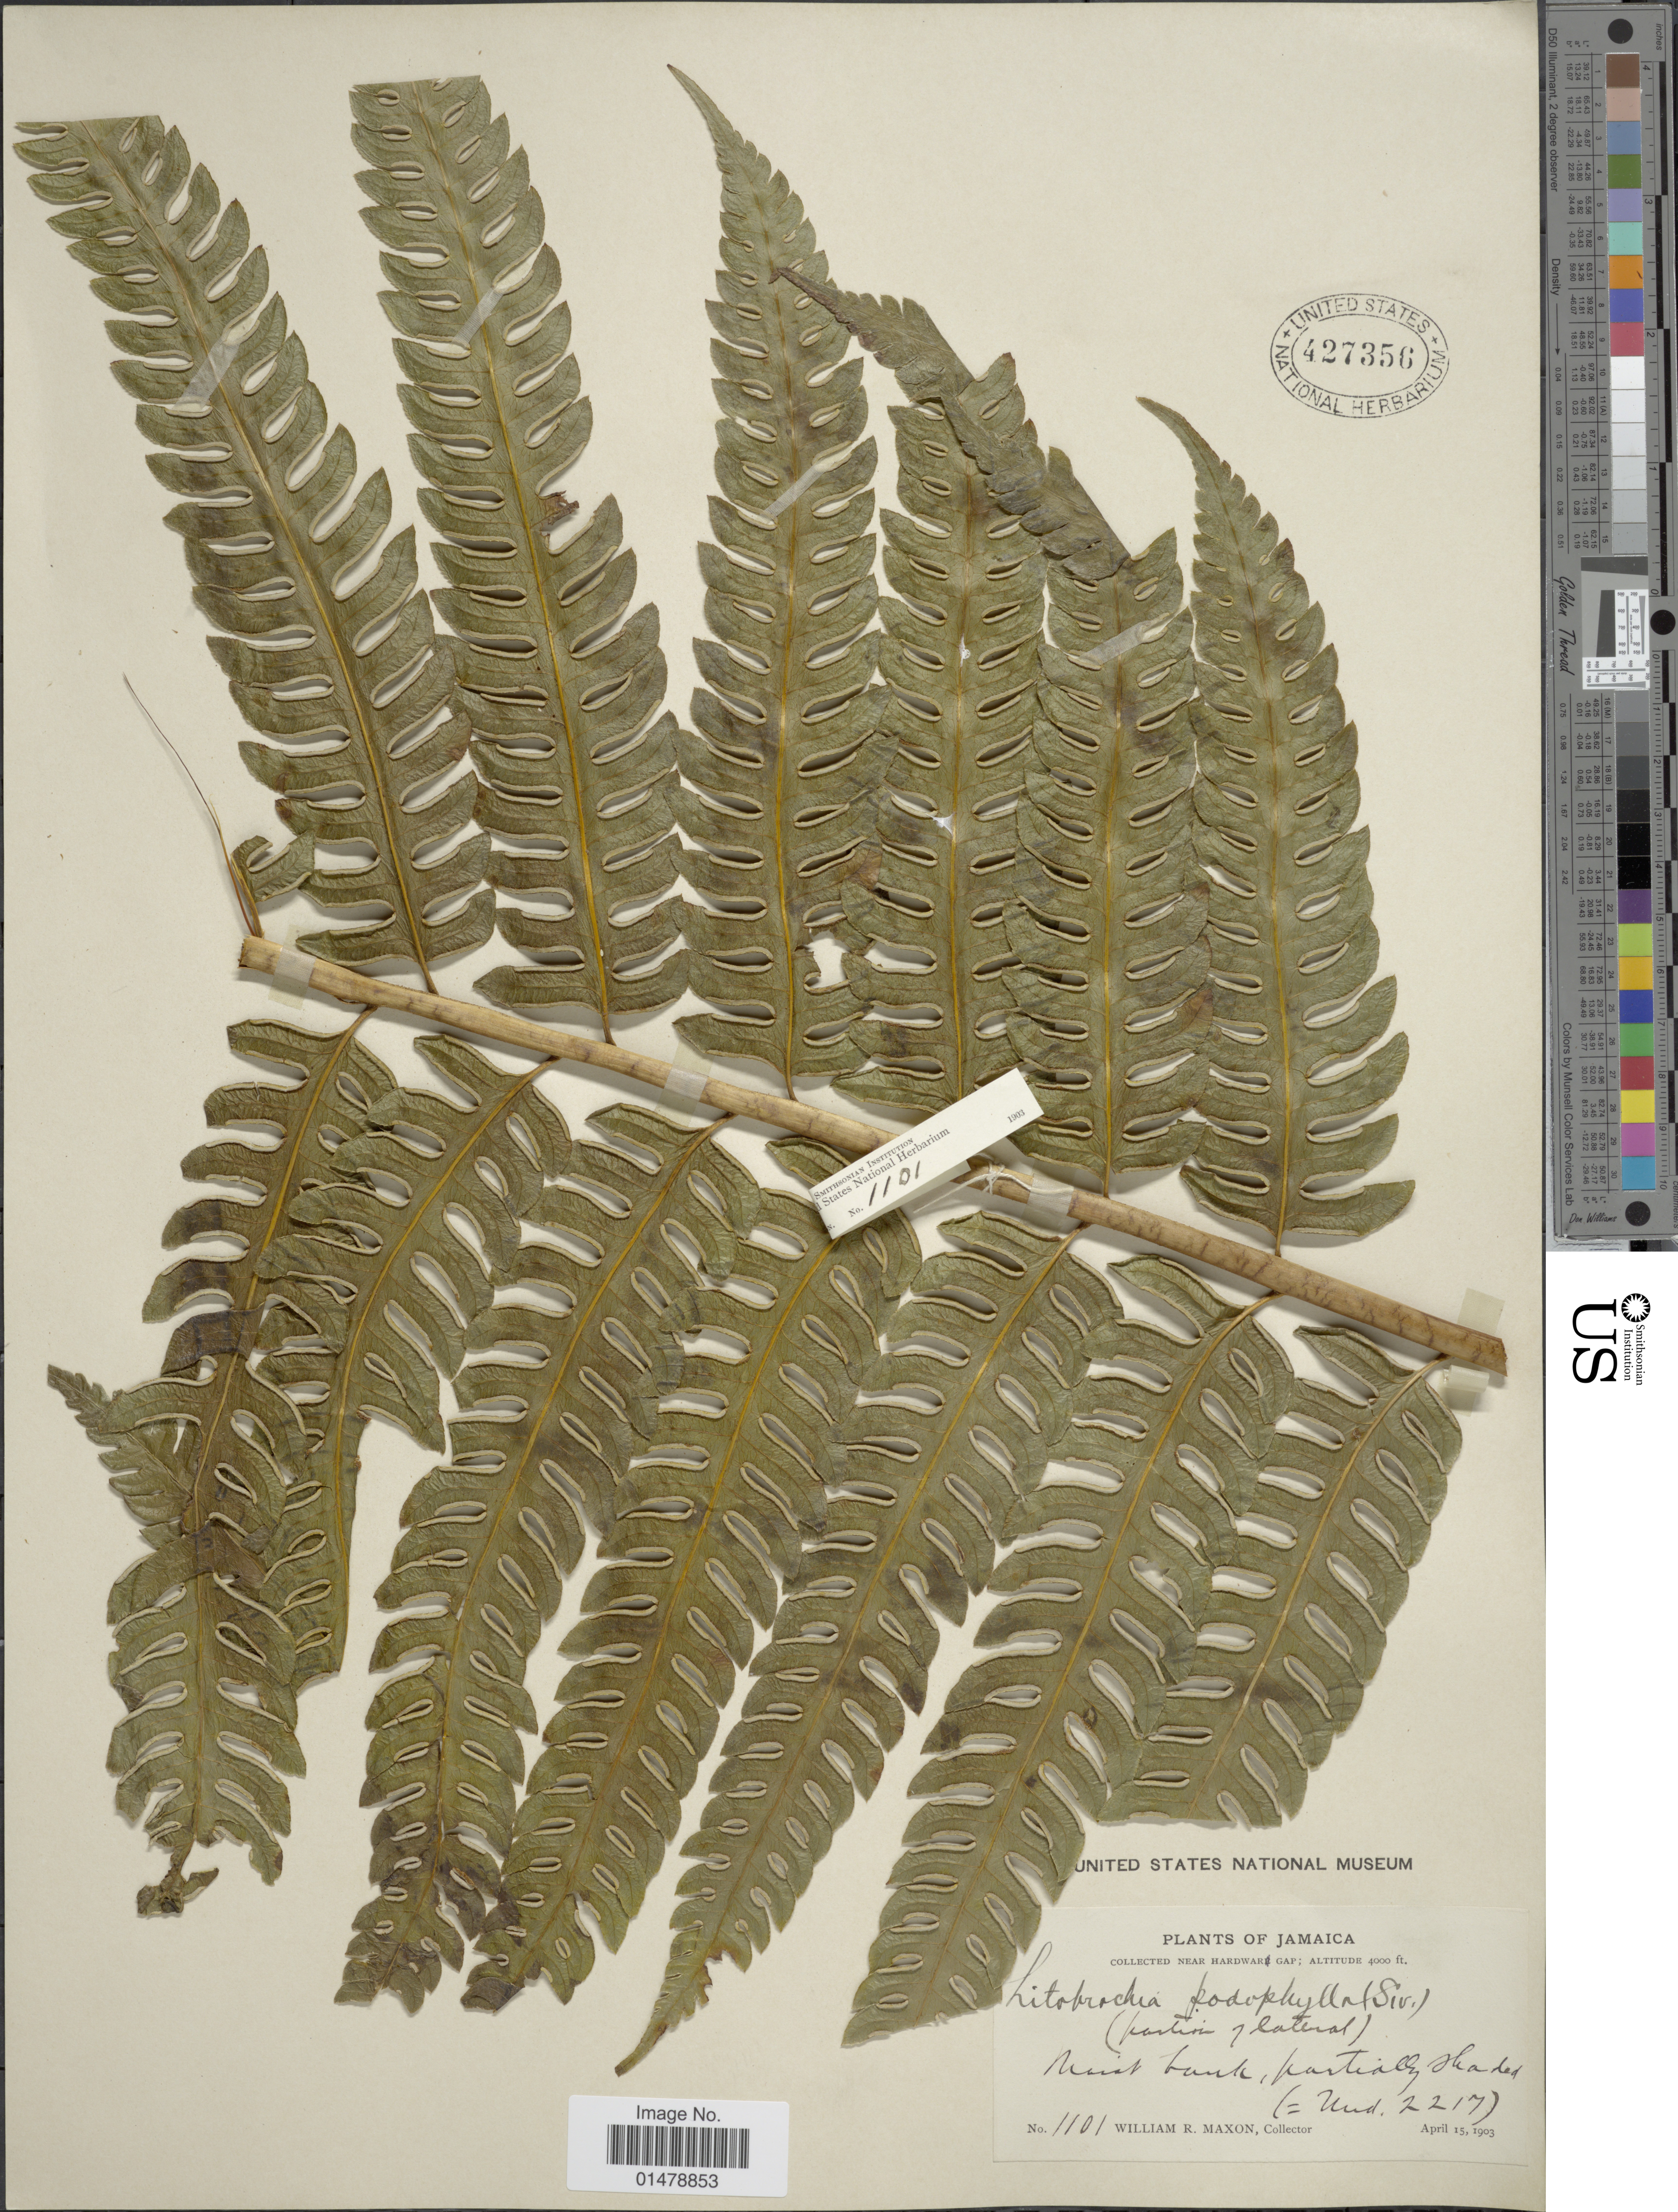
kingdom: Plantae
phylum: Tracheophyta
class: Polypodiopsida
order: Polypodiales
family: Pteridaceae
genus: Pteris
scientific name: Pteris podophylla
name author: Sw.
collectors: W. R. Maxon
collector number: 1101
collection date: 1903-04-15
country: Jamaica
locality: Near Hardwar Gap. Moist bank, partialyl shaded.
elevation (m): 1219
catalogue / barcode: US 427356